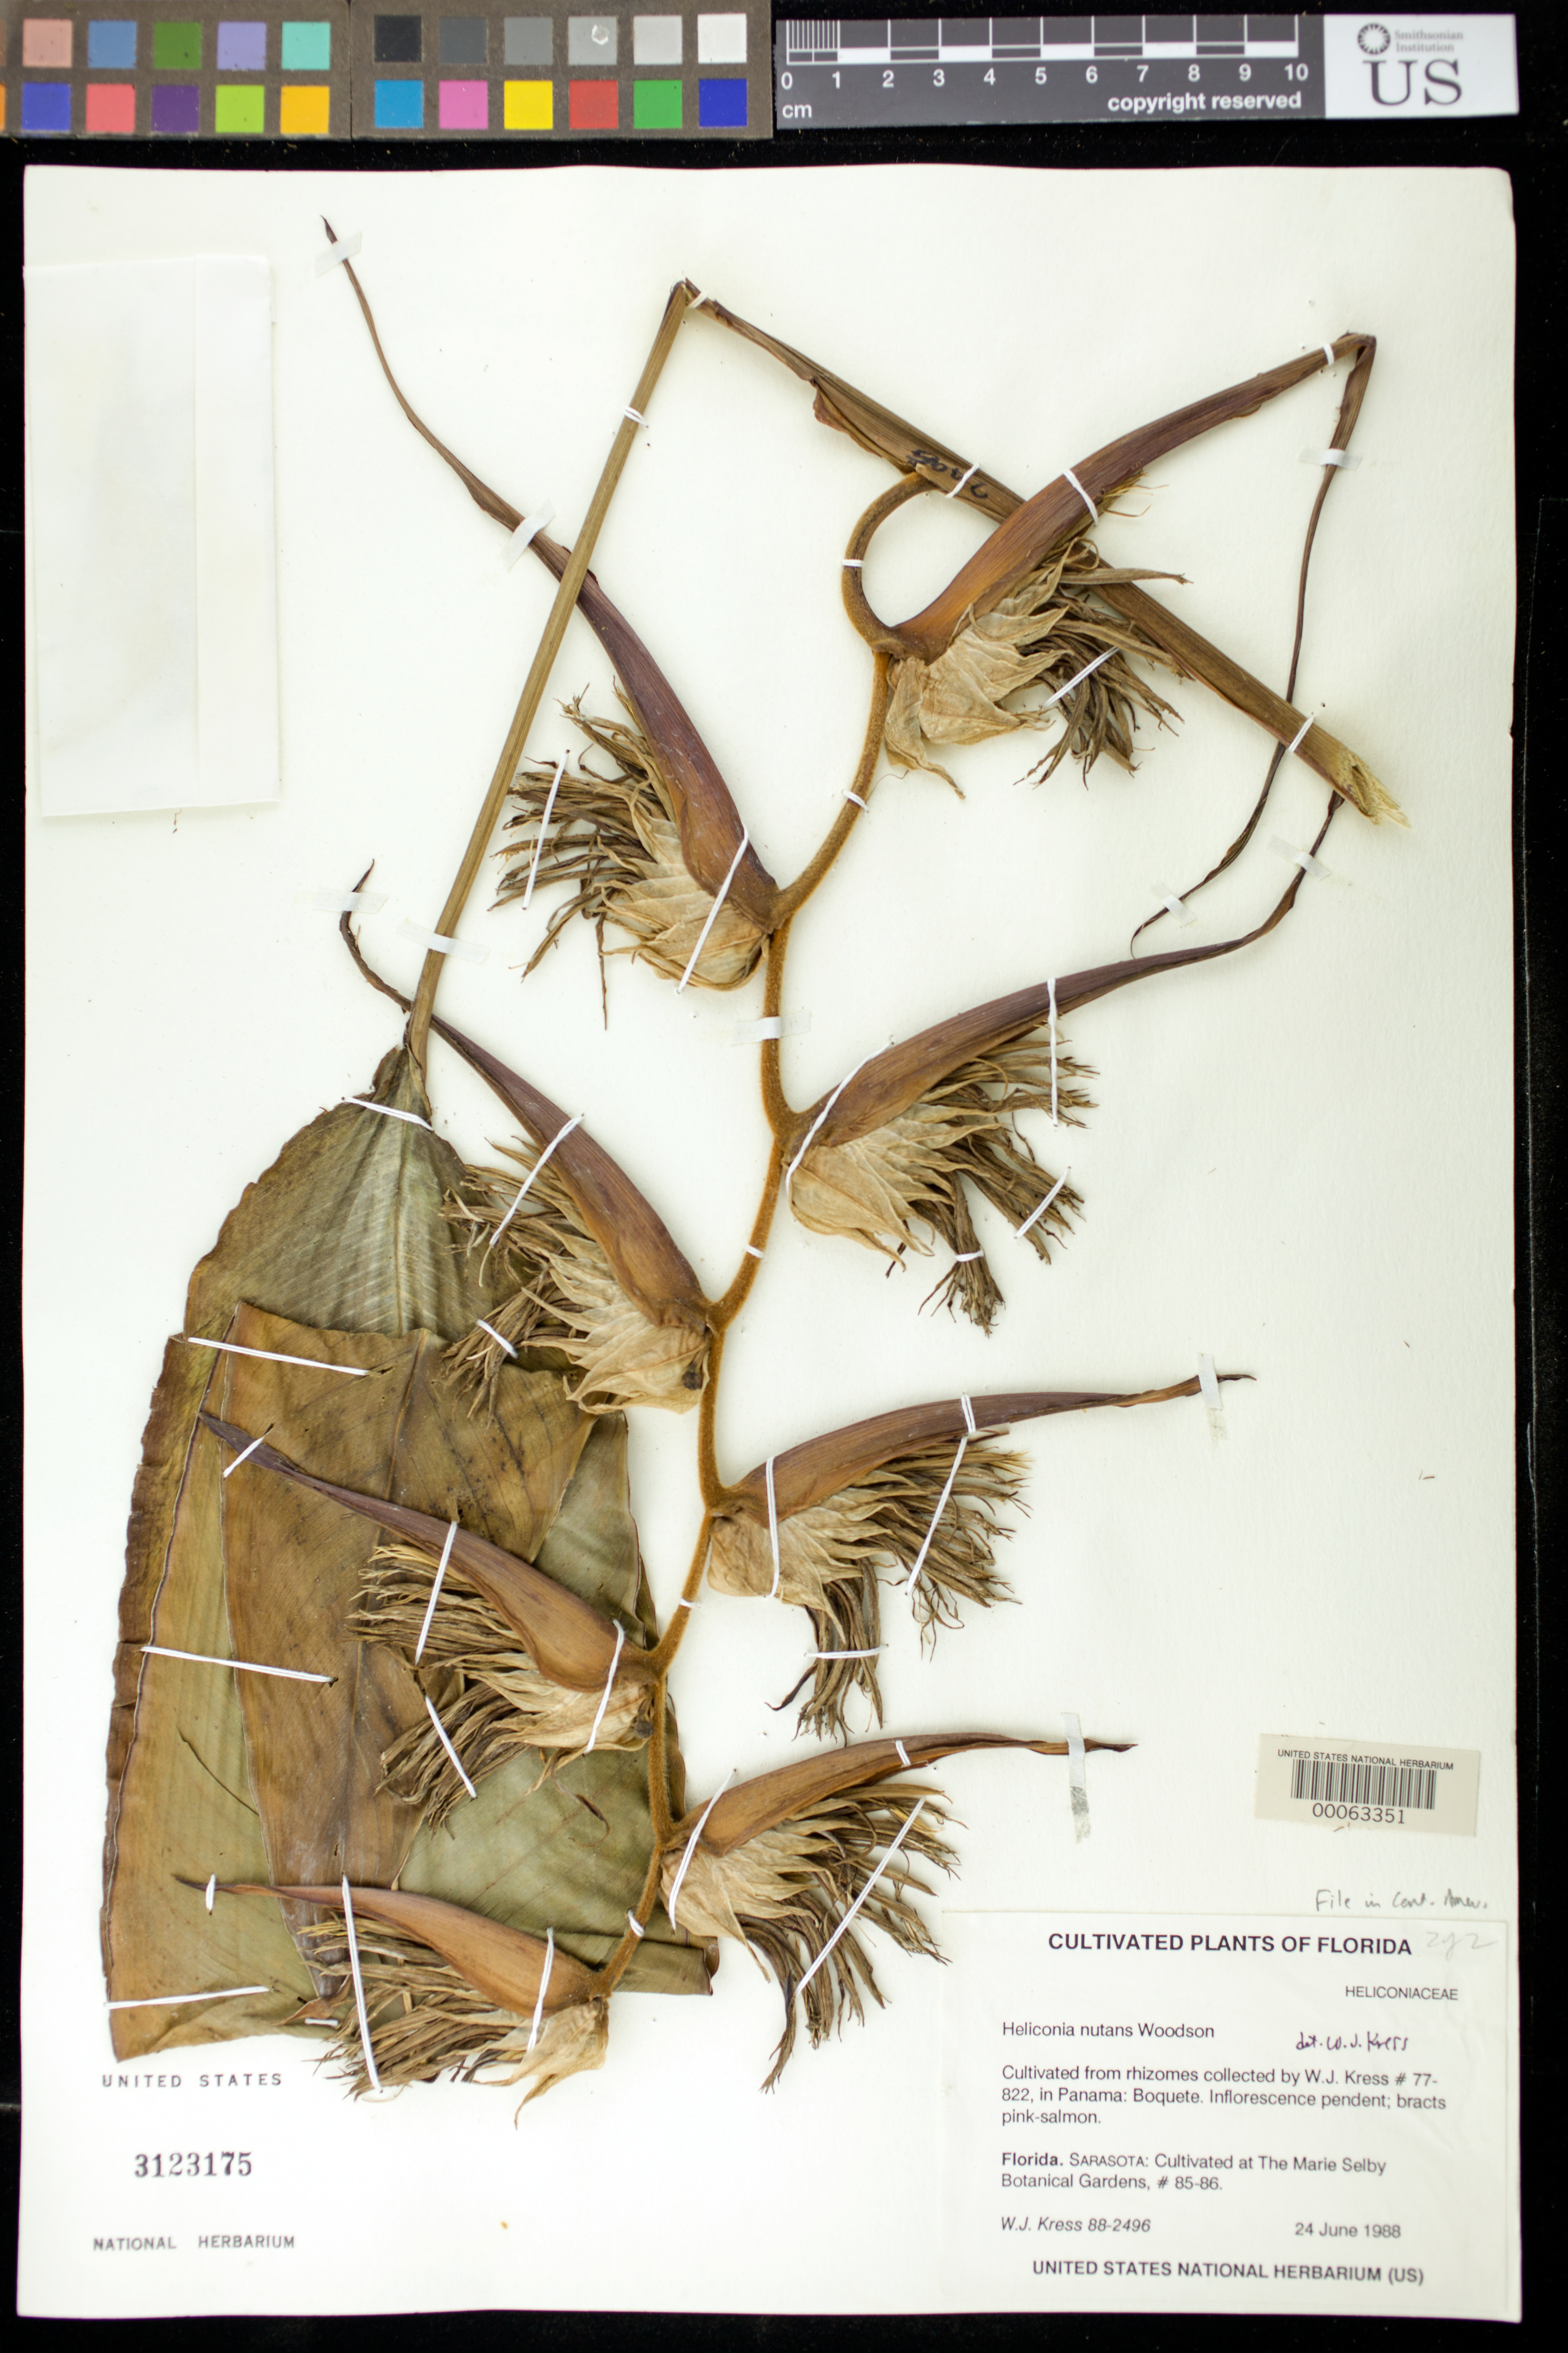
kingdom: Plantae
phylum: Tracheophyta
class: Liliopsida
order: Zingiberales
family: Heliconiaceae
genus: Heliconia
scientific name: Heliconia nutans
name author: Woodson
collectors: W. J. Kress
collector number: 88-2496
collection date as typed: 24 Jun 1988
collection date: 1988-06-24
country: Panama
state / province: Chiriquí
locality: Boquete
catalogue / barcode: US 3123175